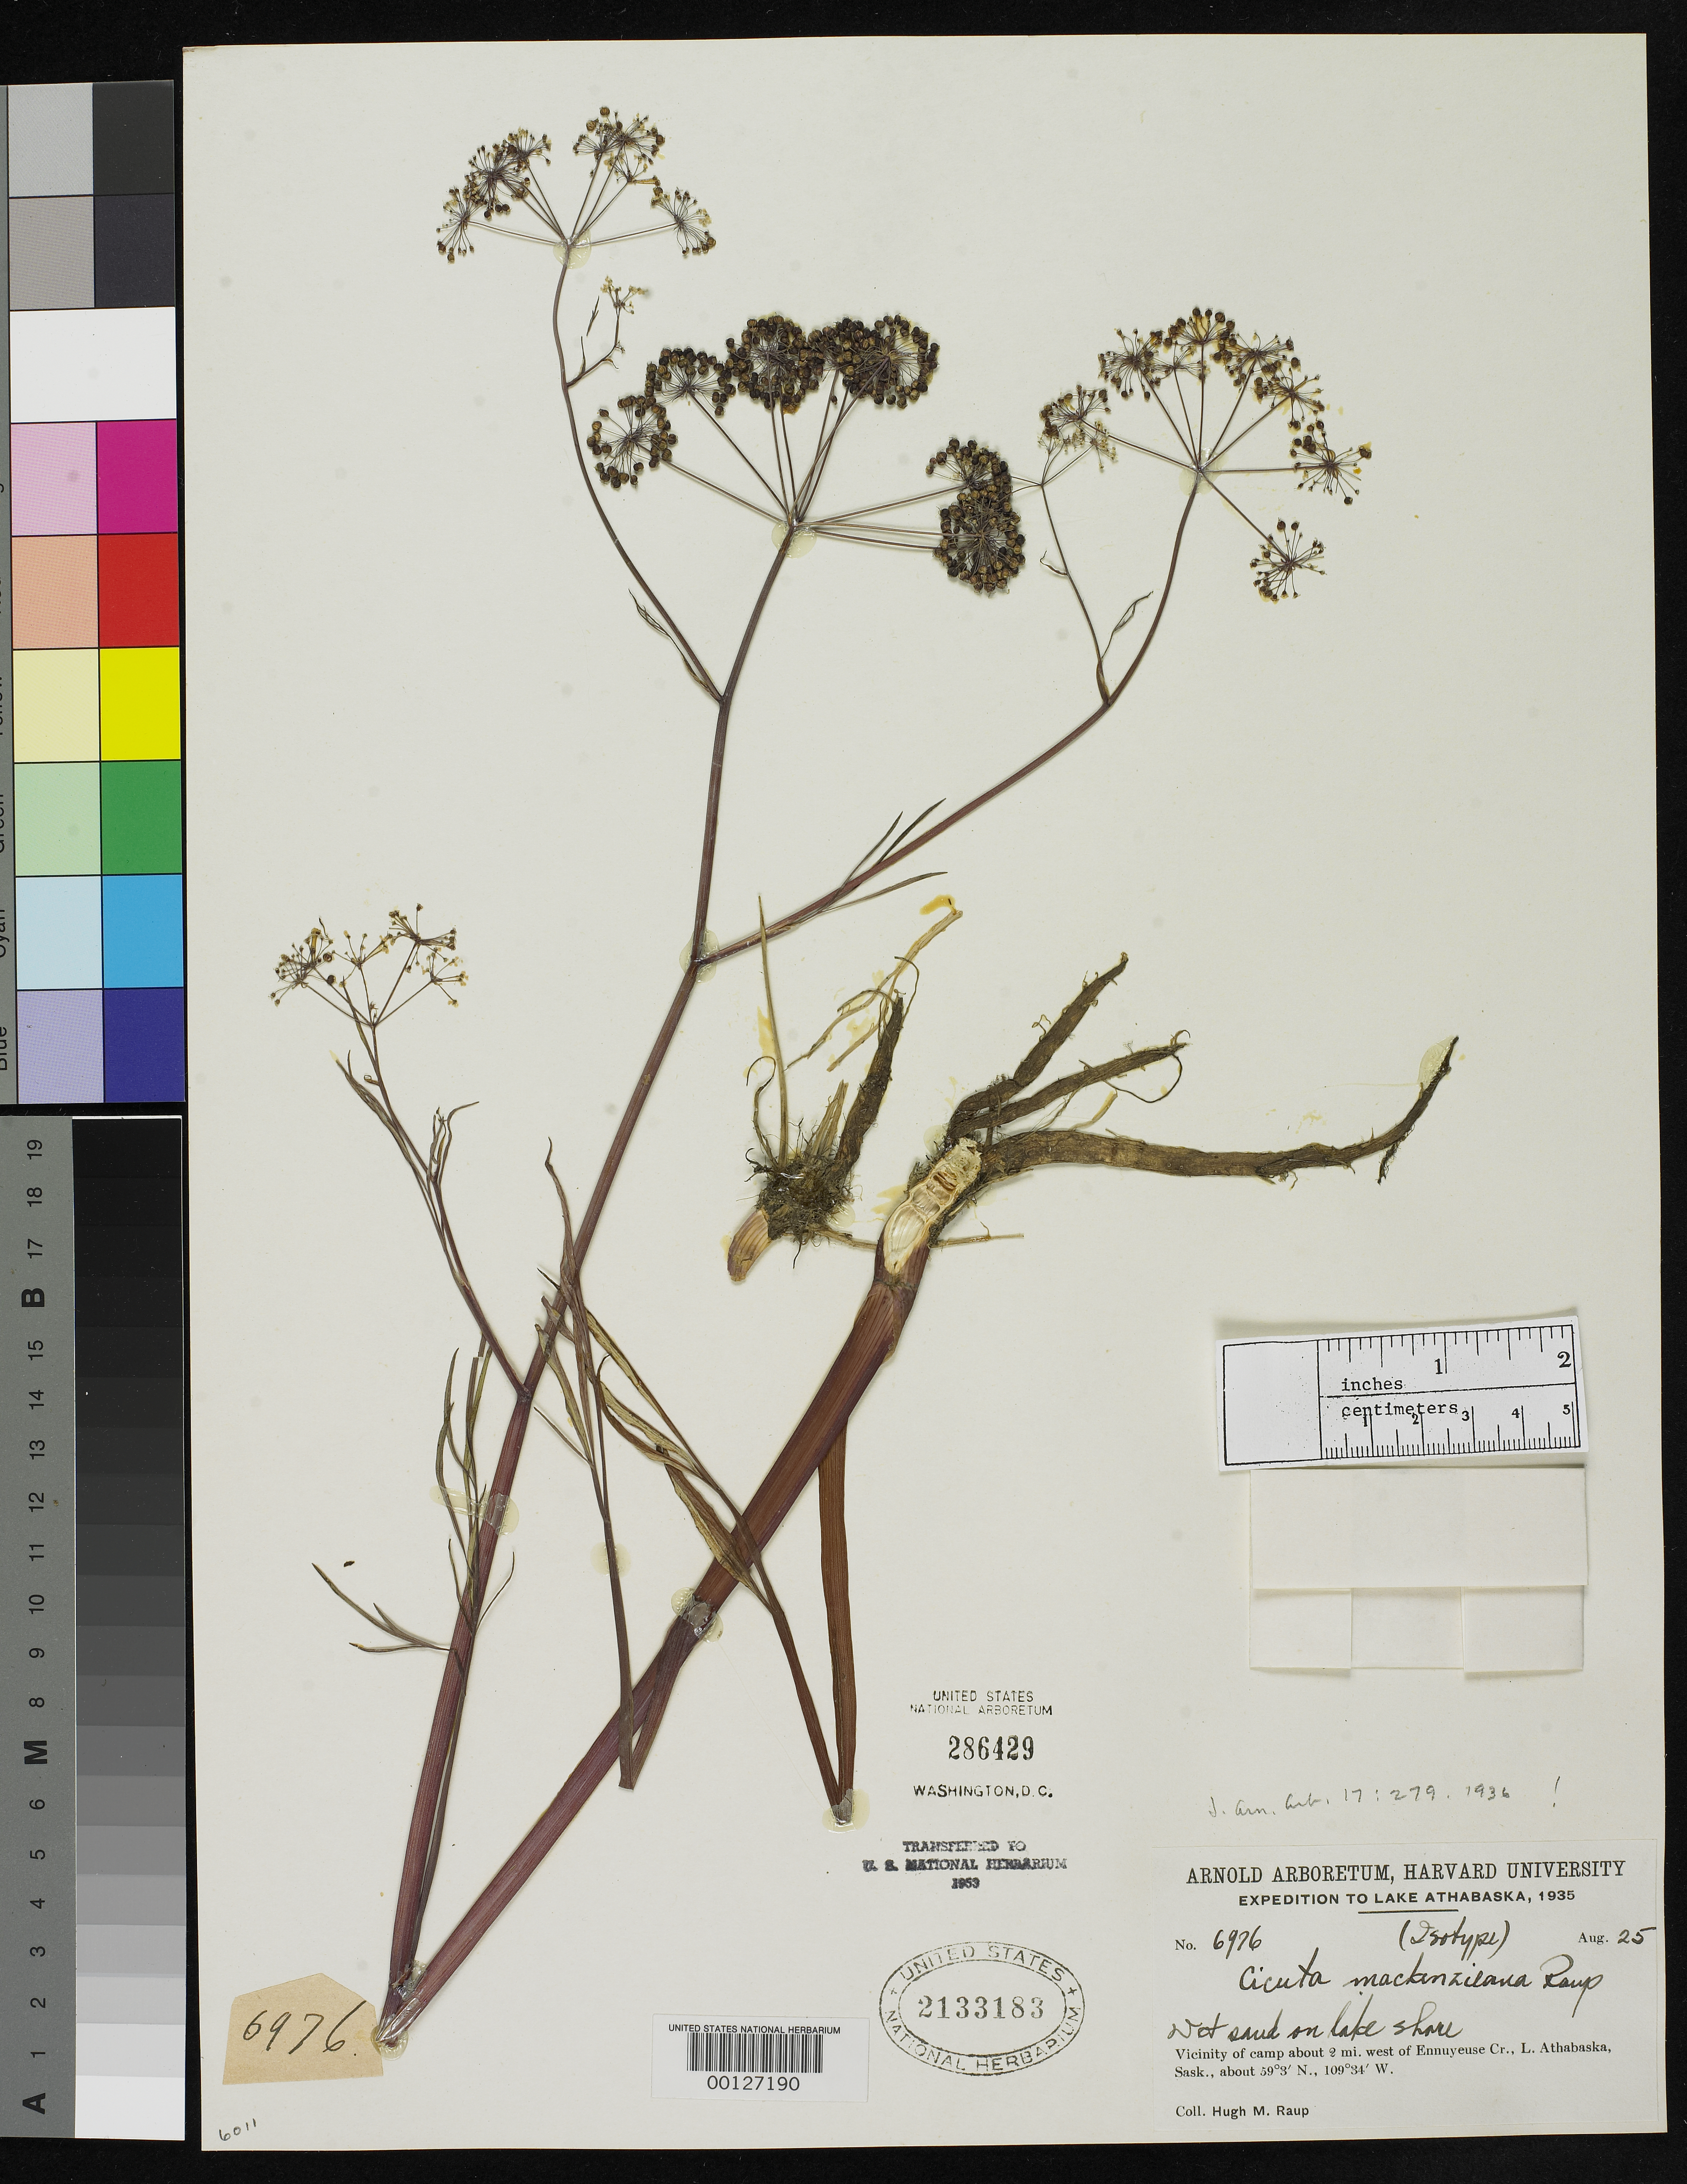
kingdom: Plantae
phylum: Tracheophyta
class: Magnoliopsida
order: Apiales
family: Apiaceae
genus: Cicuta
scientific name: Cicuta mackenzieana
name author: Raup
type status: Isotype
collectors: H. Raup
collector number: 6976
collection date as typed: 25 Aug 1935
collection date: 1935-08-25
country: Canada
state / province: Saskatchewan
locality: S shore of Lake Athabaska, ca. 1.5 mi W of Ennuyeuse Creek.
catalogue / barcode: US 2133183